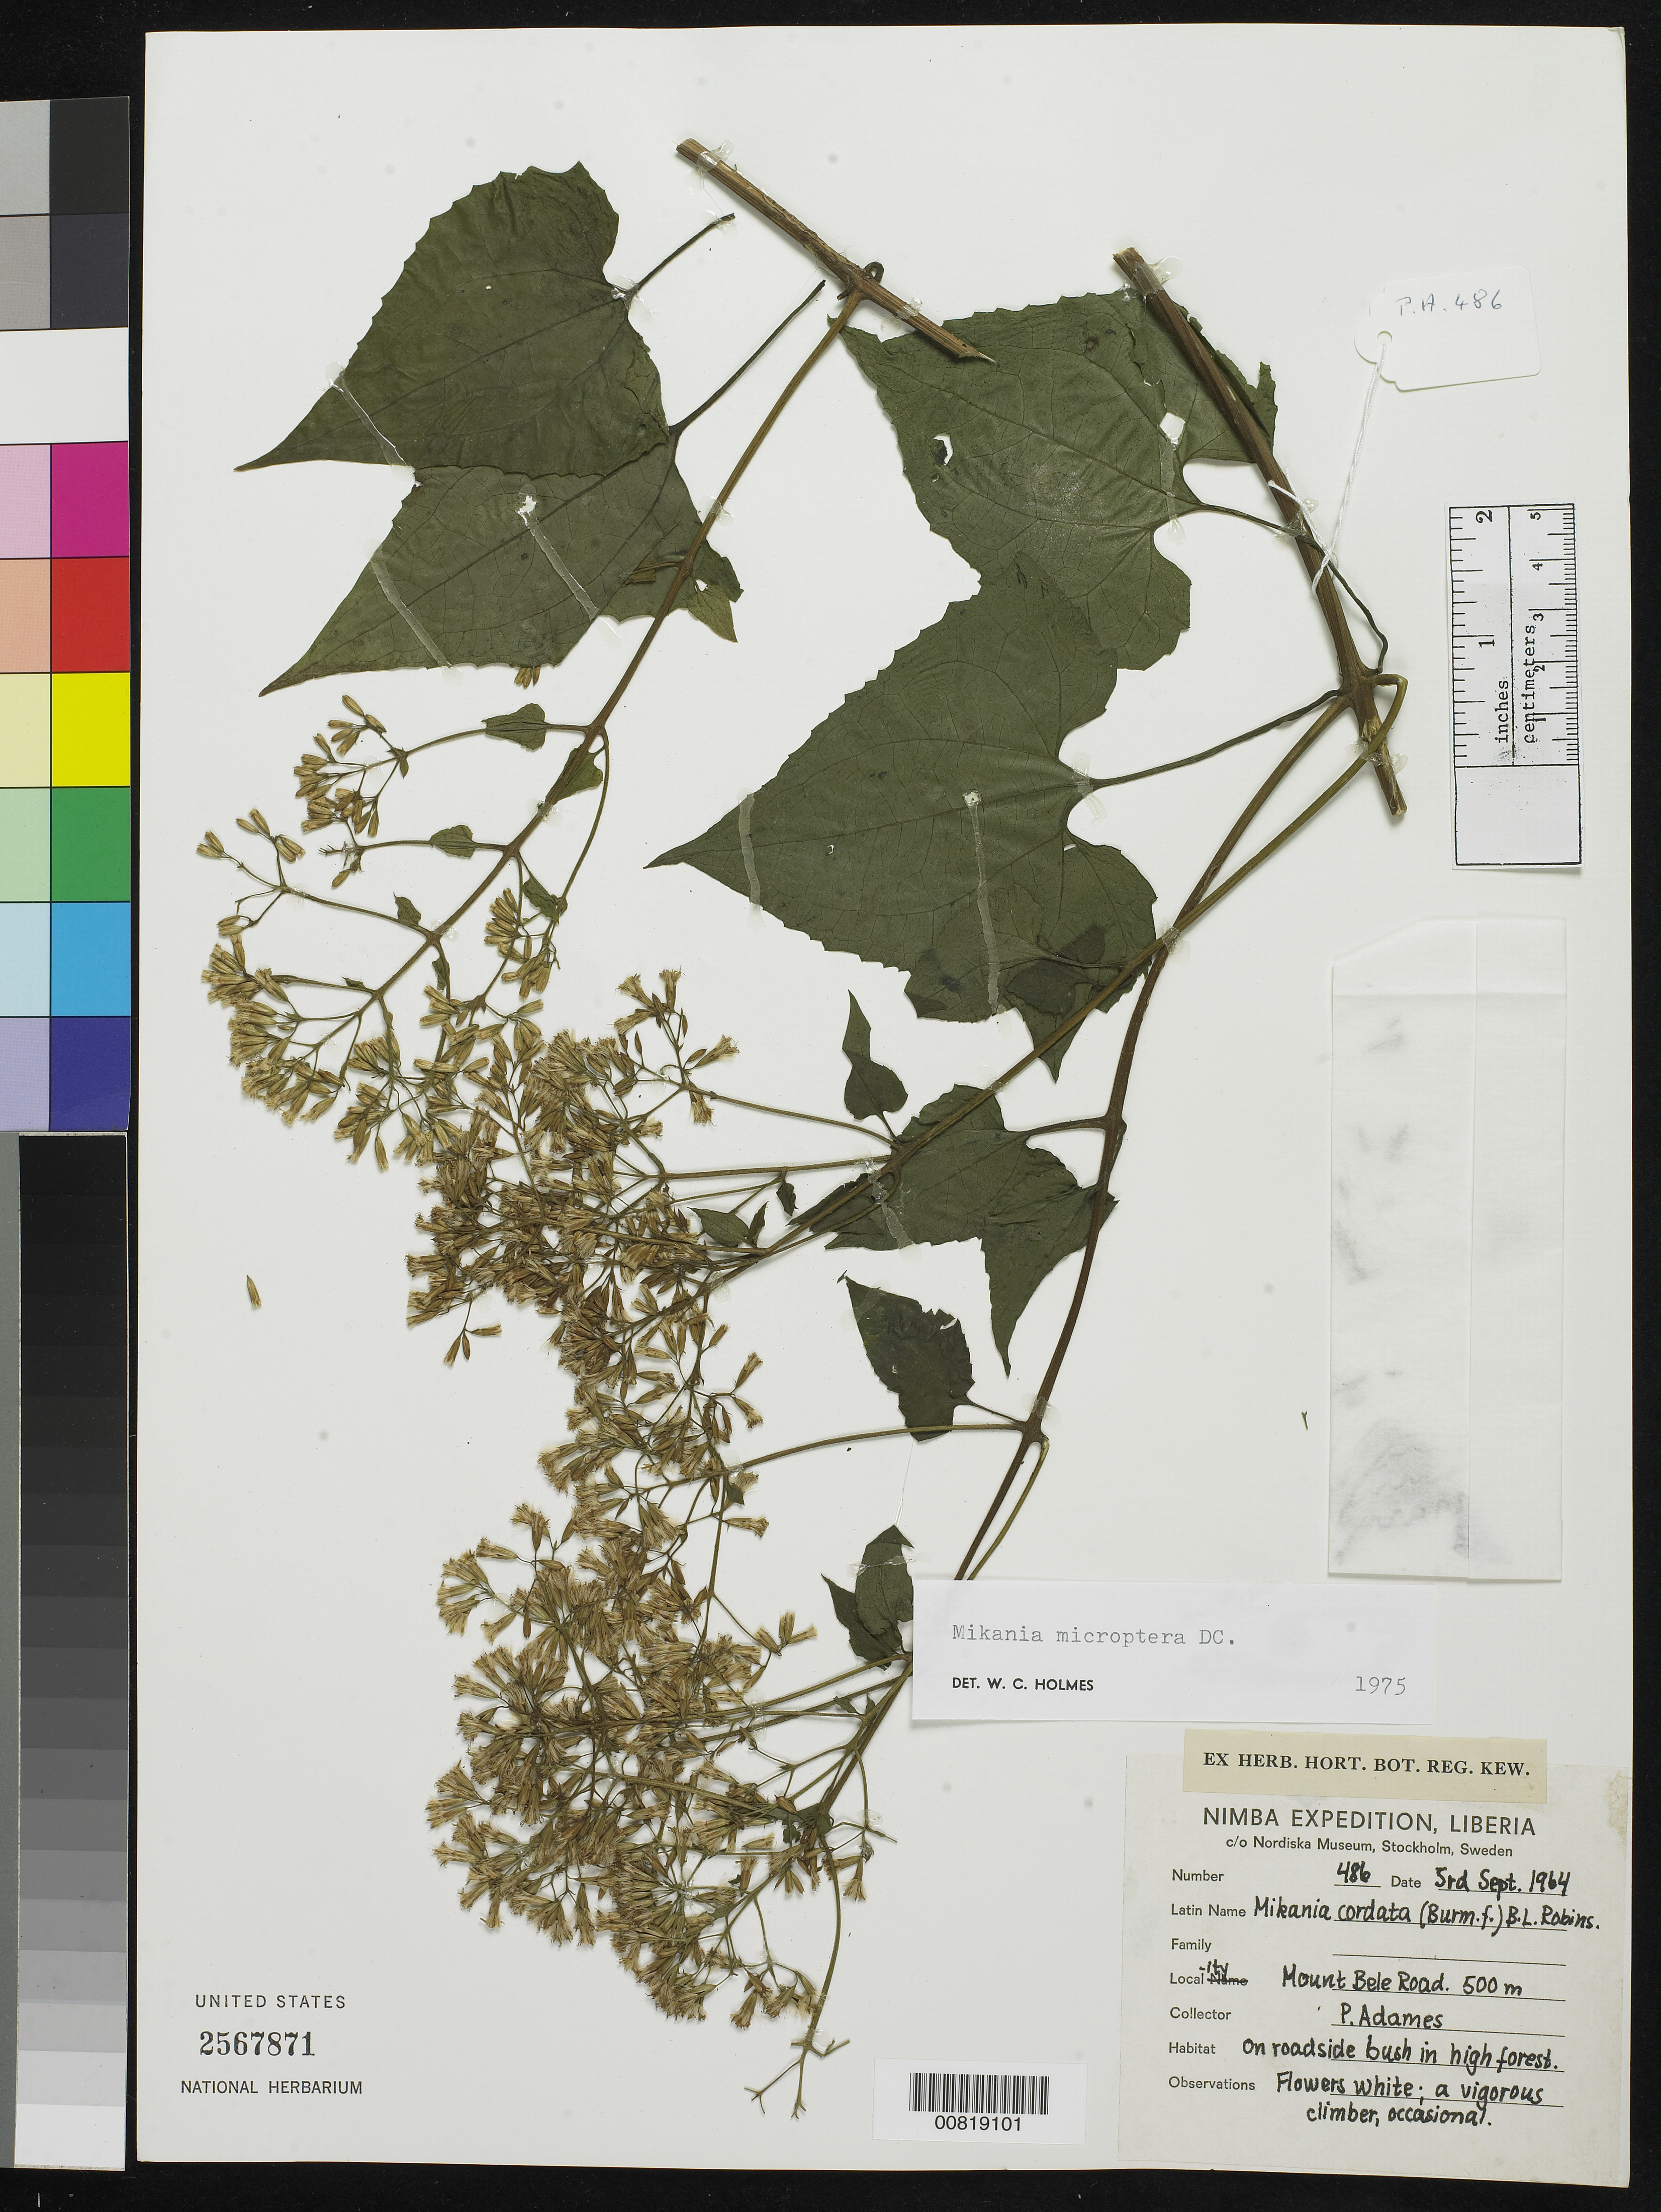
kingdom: Plantae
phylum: Tracheophyta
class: Magnoliopsida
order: Asterales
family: Asteraceae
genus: Mikania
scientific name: Mikania microptera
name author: DC.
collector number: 486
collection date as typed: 3 Sep 1964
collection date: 1964-09-03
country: Liberia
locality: Mount Bele Rd, 500m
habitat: High forest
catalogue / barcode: US 2567871